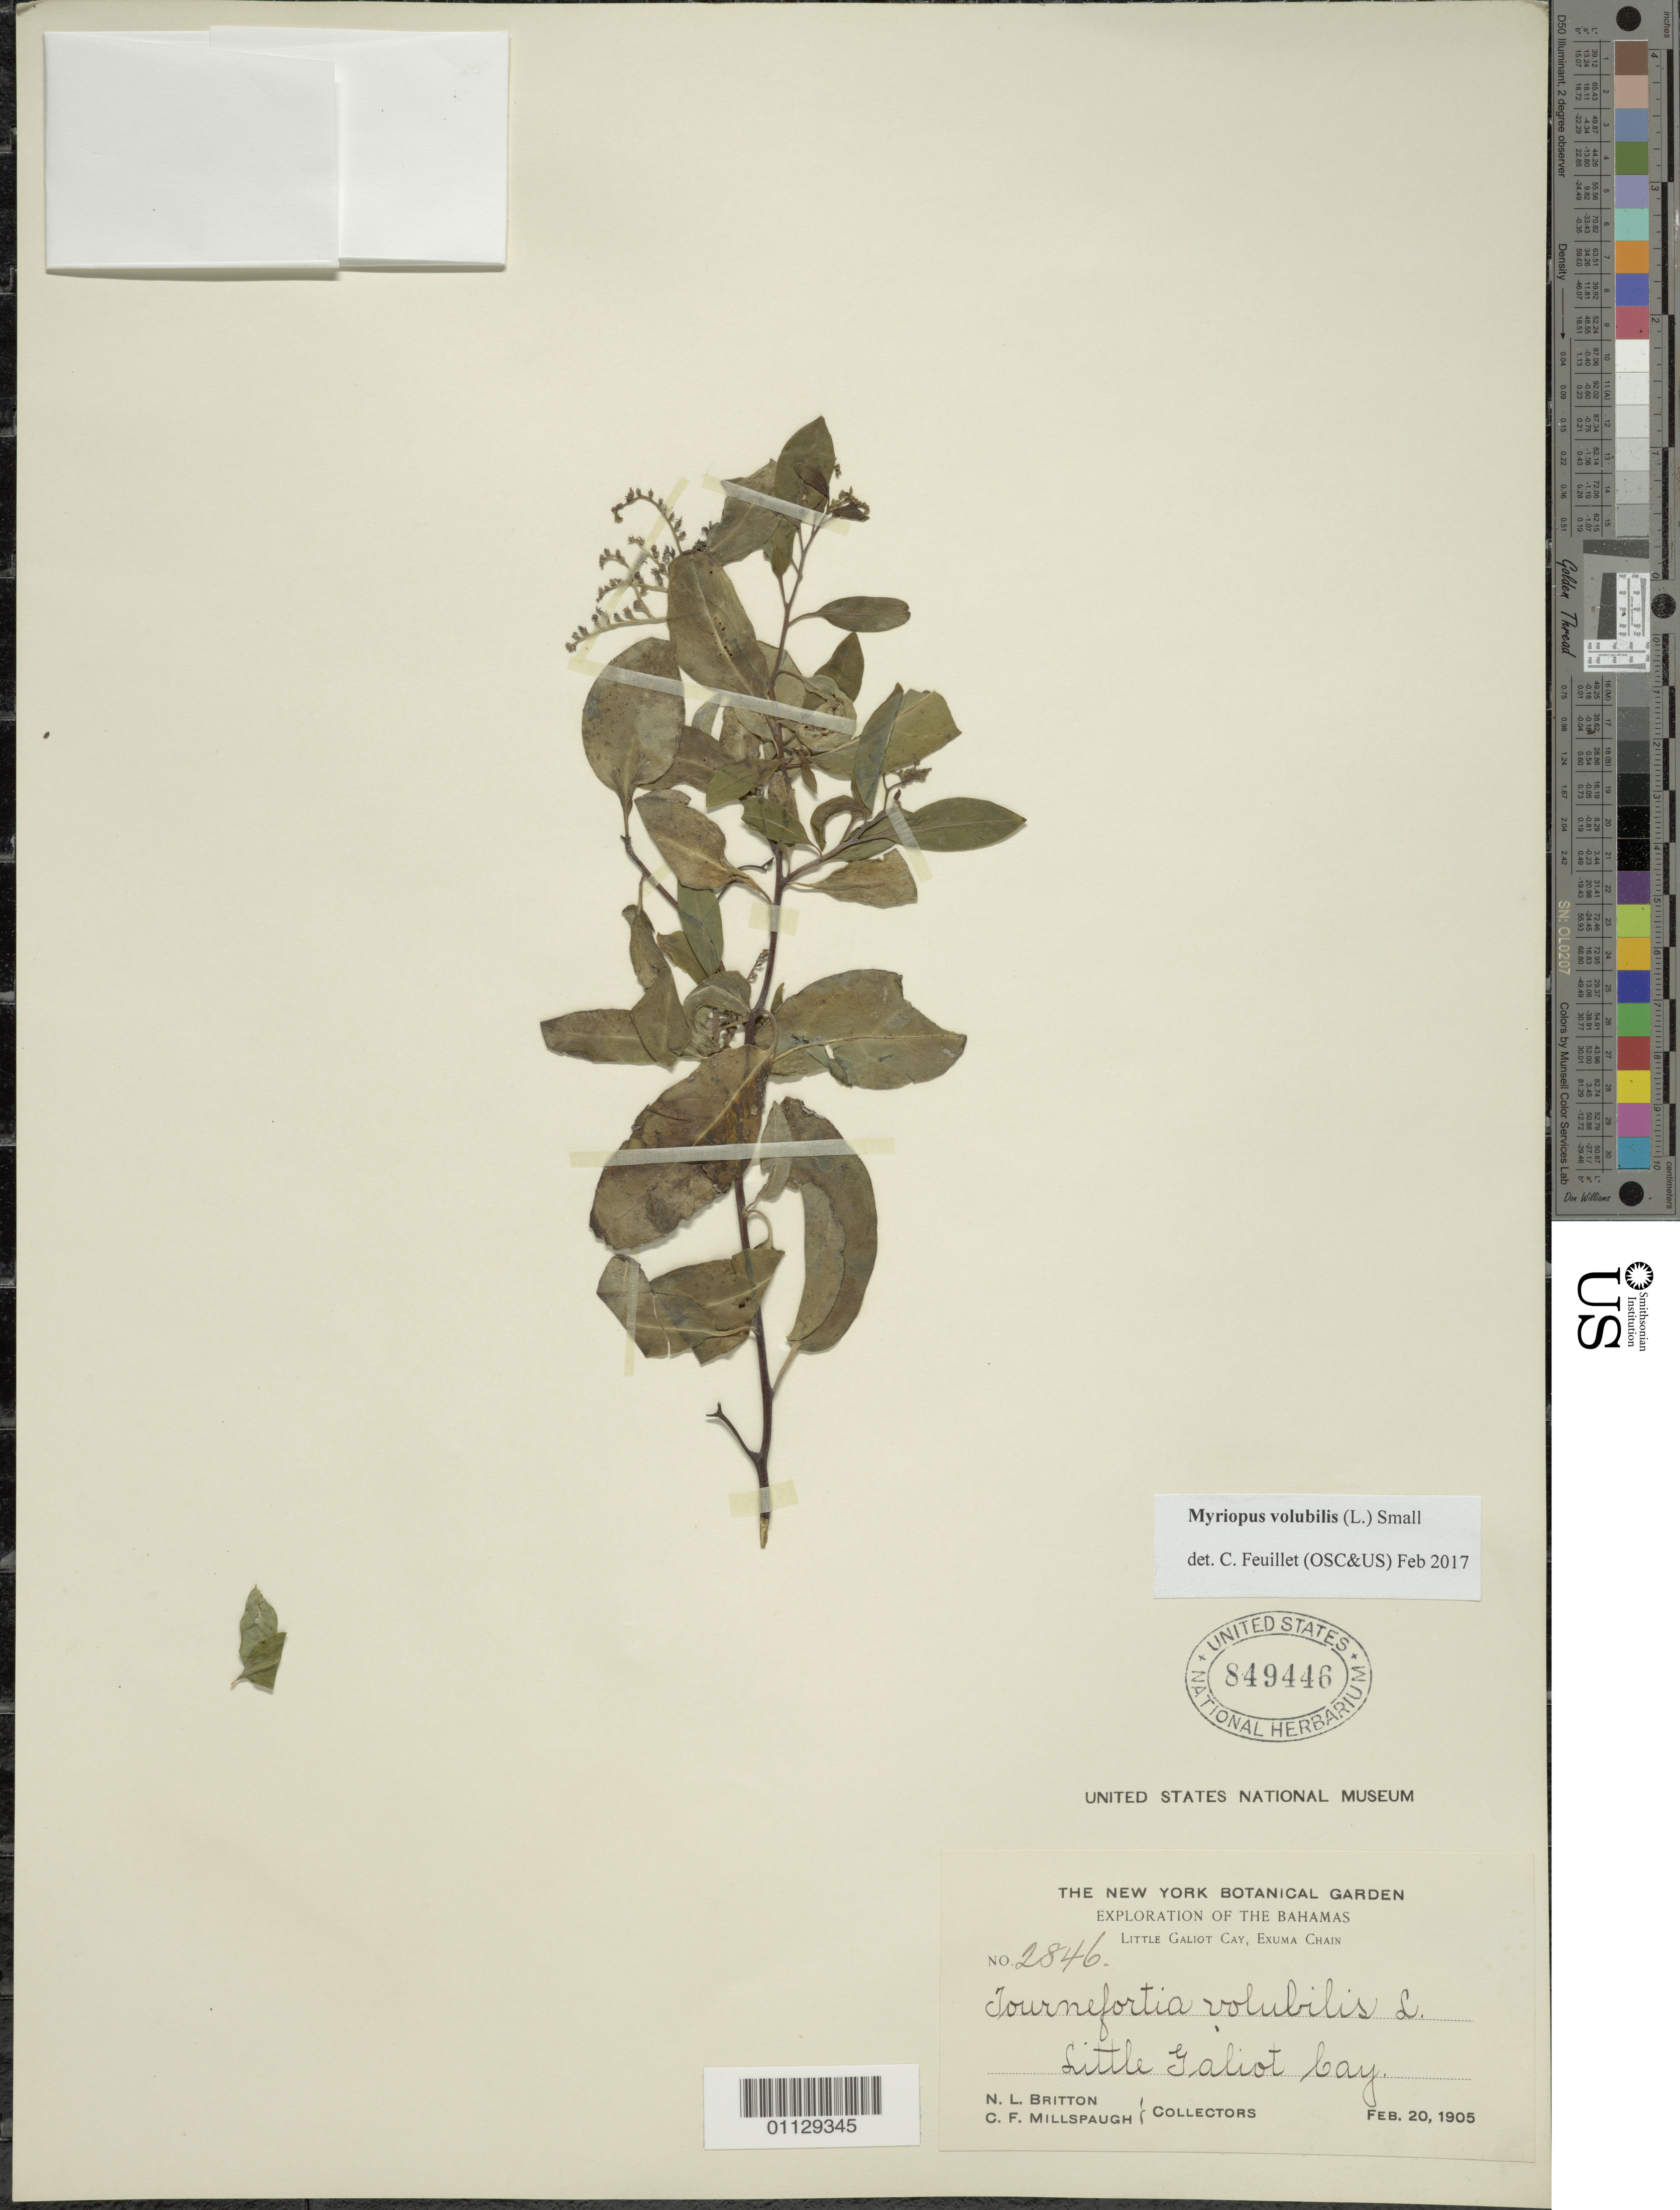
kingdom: Plantae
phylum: Tracheophyta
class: Magnoliopsida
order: Boraginales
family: Heliotropiaceae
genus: Myriopus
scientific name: Myriopus volubilis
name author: (L.) Small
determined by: Feuillet, C.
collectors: N. Britton & C. F. Millspaugh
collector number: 2846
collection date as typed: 20 Feb 1905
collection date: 1905-02-20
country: Bahamas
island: Exuma Chain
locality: Little Galiot Bay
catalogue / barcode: US 849446